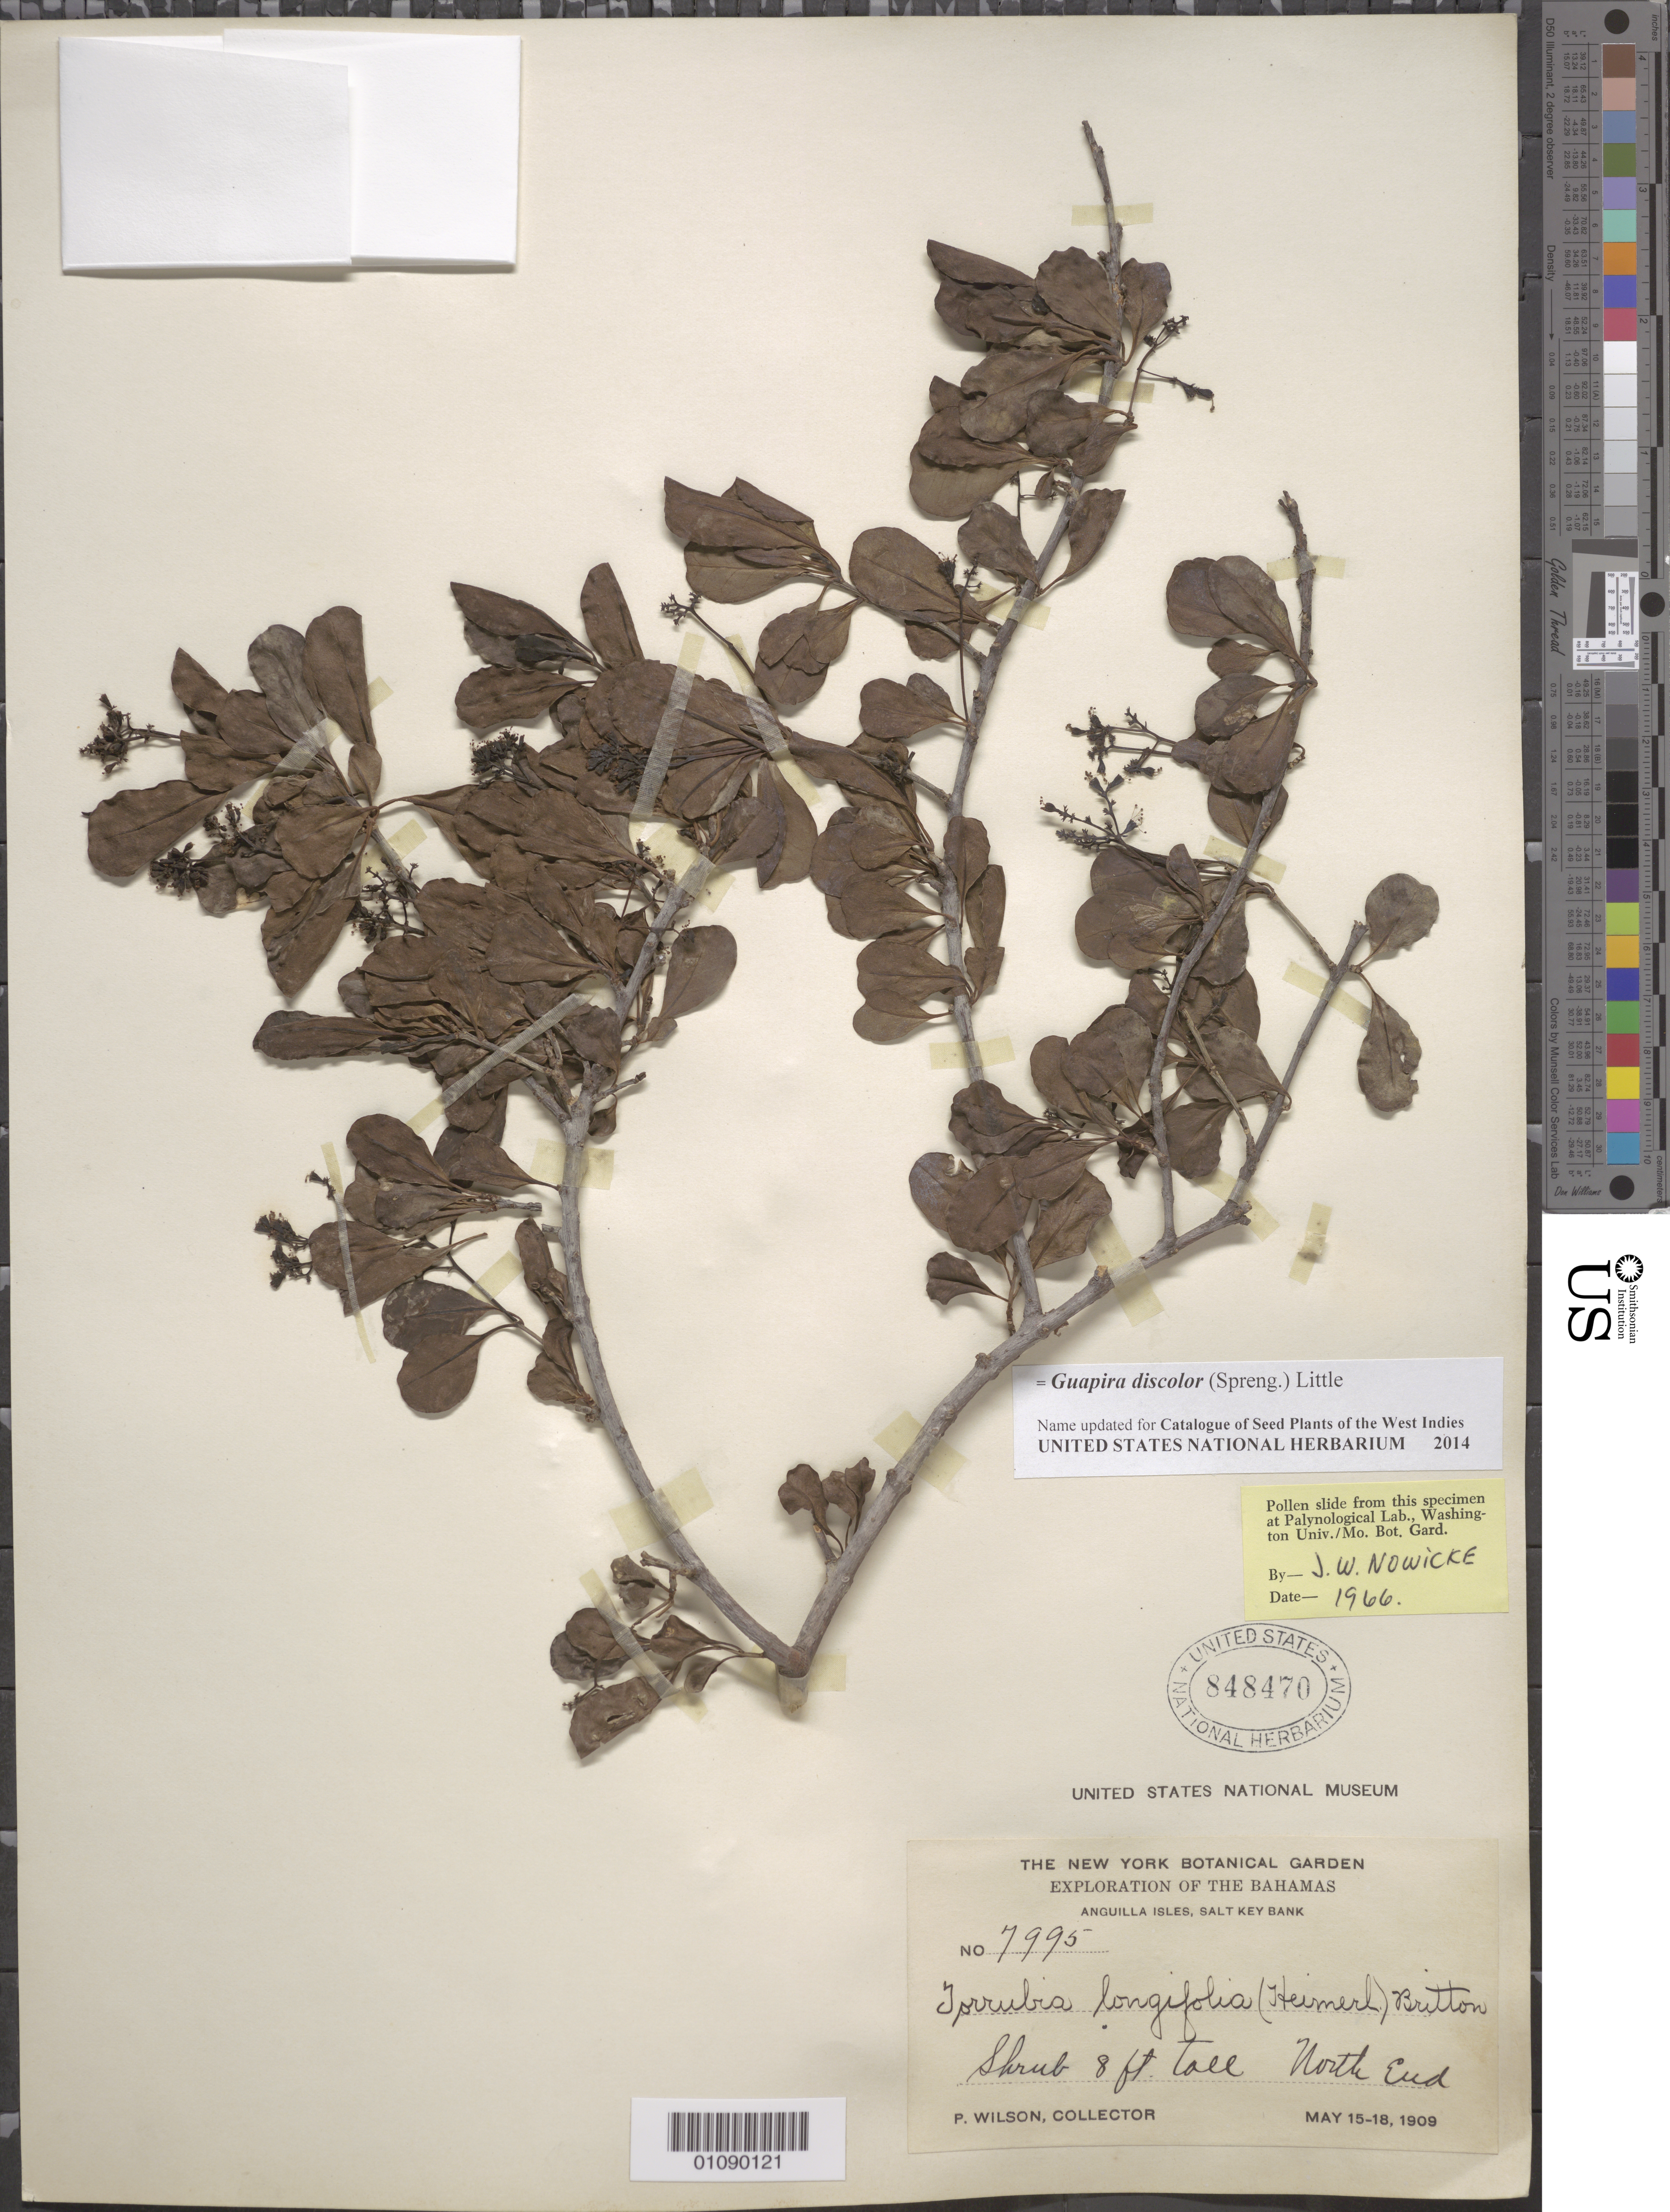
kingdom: Plantae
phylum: Tracheophyta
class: Magnoliopsida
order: Caryophyllales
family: Nyctaginaceae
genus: Guapira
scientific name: Guapira discolor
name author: (Spreng.) Little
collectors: P. Wilson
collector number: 7995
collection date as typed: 15 May 1909 to 18 May 1909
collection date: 1909-05-15/1909-05-18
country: Anguilla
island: Anguilla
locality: Anguilla Isles, Salt Key bank, N end.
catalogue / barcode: US 848470